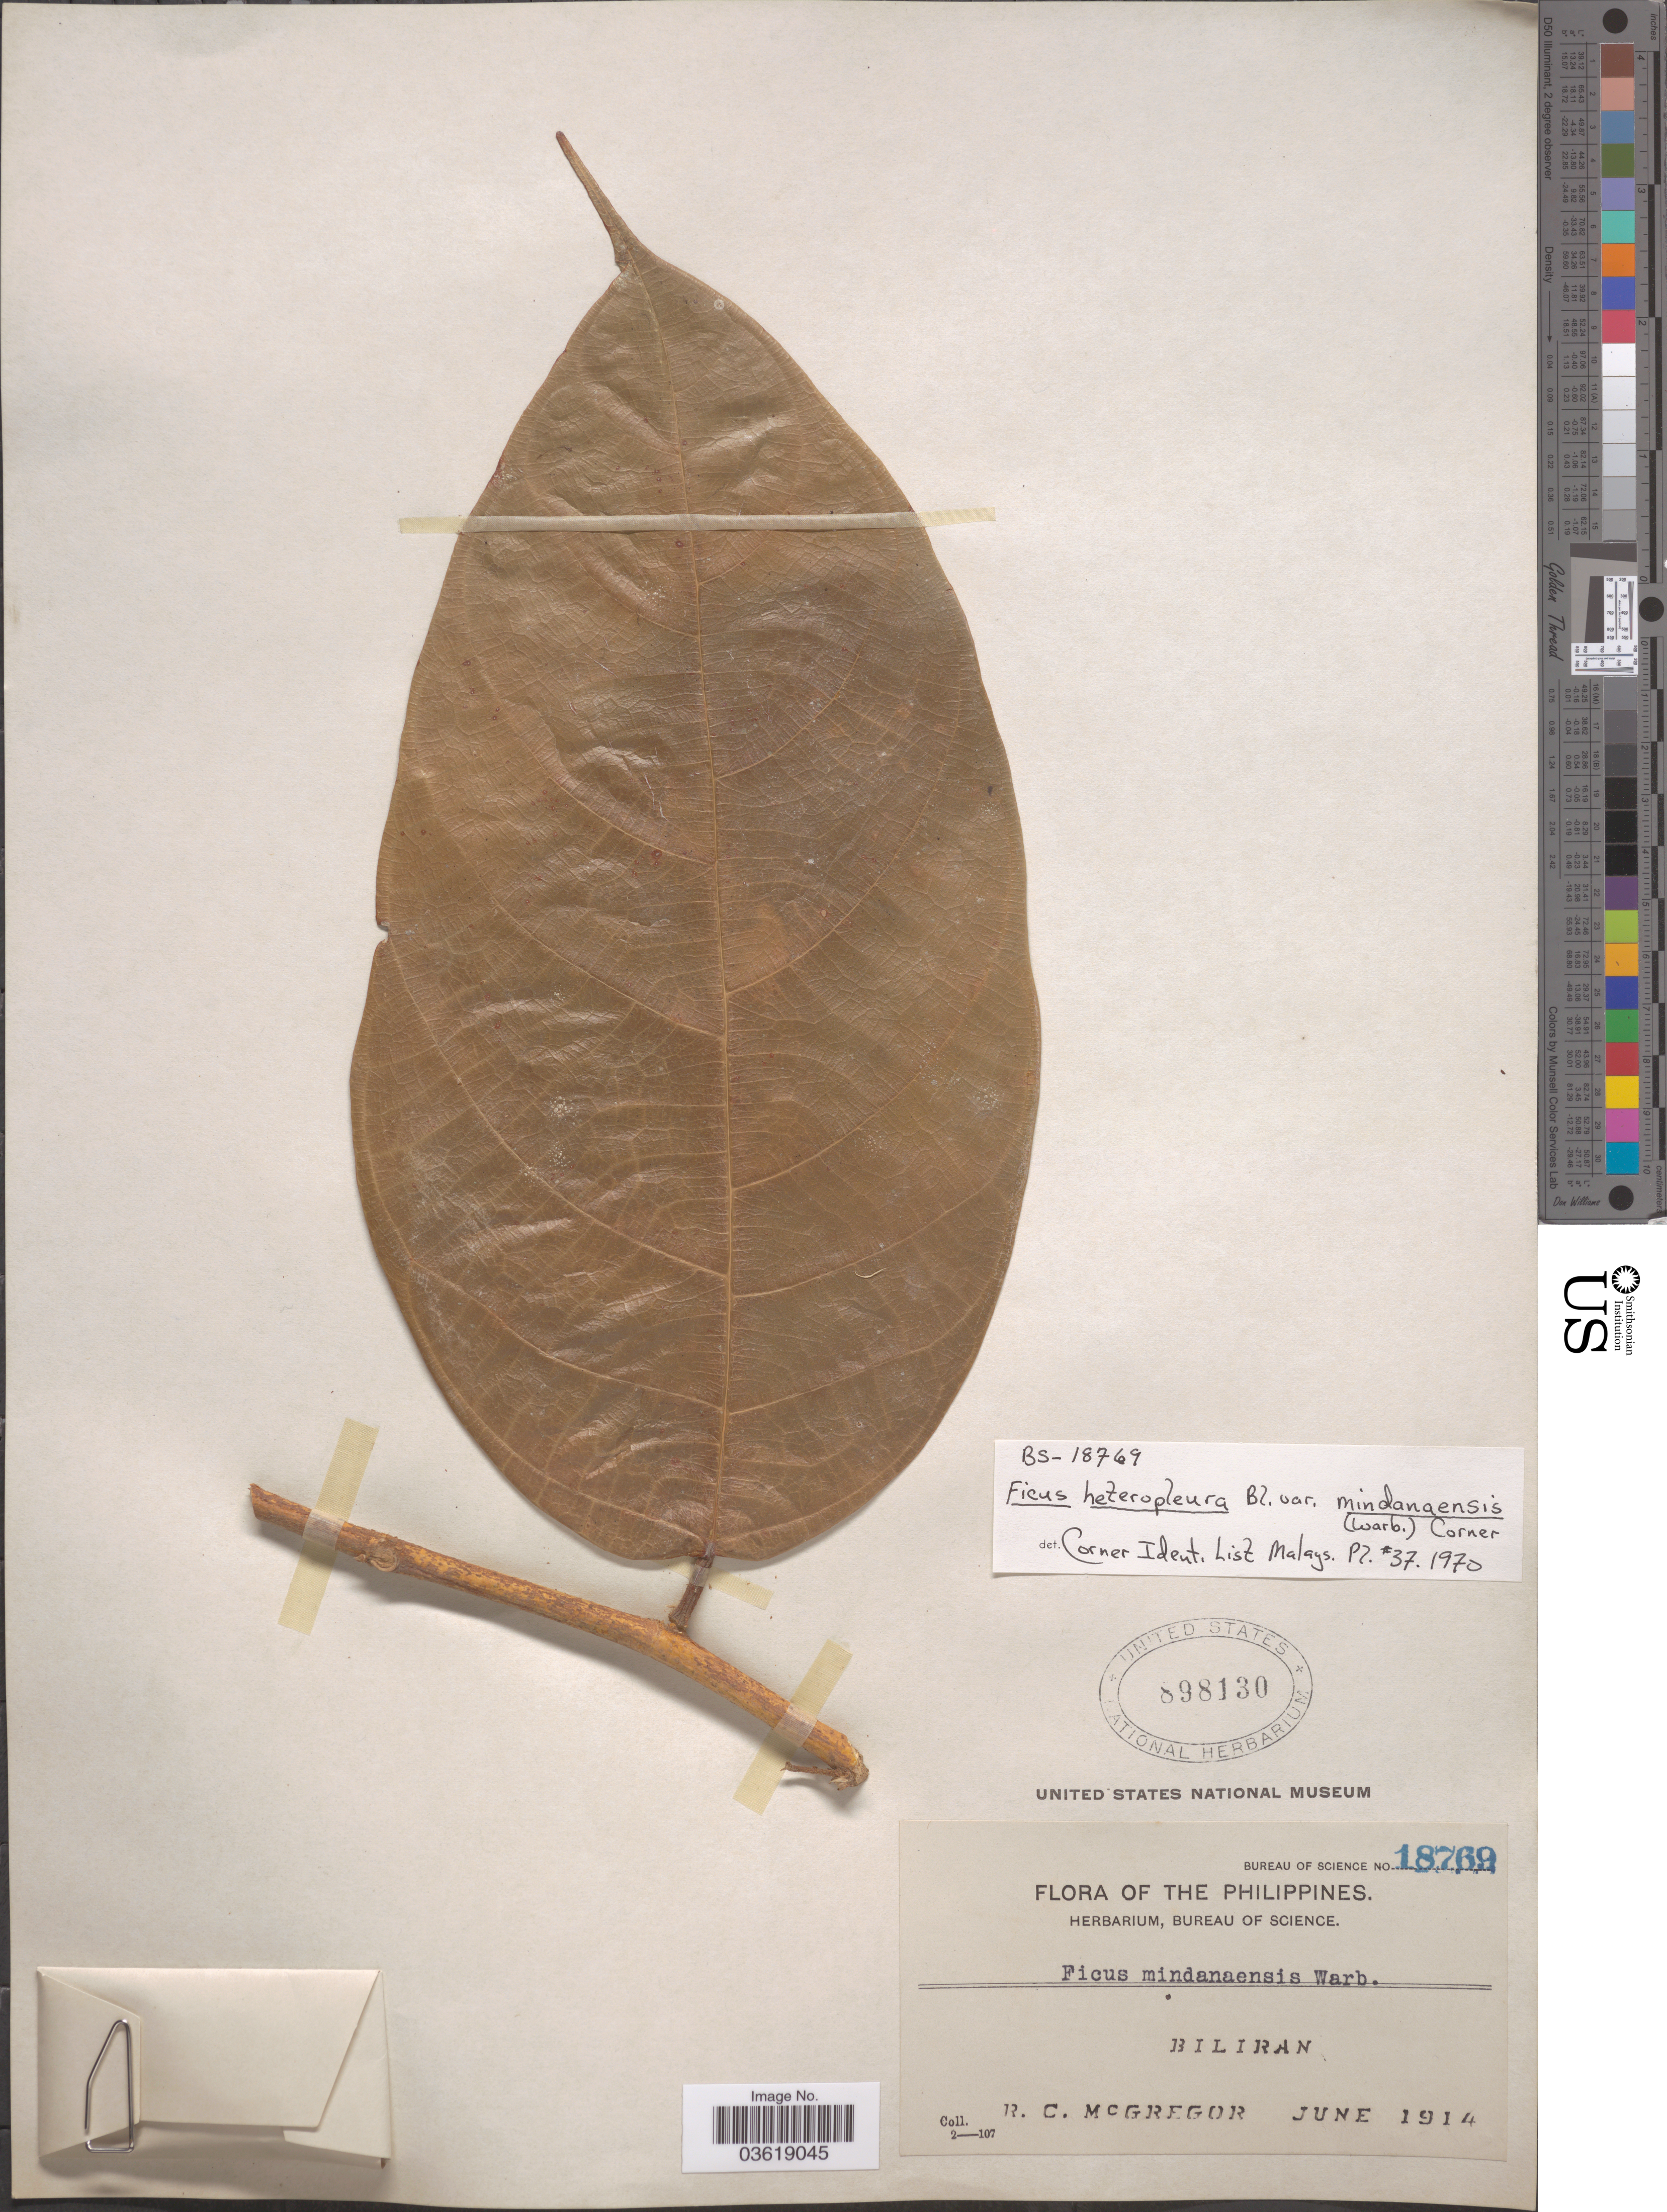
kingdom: Plantae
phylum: Tracheophyta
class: Magnoliopsida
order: Rosales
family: Moraceae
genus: Ficus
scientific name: Ficus heteropleura var. mindanaensis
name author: (Warb.) Corner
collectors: R. C. McGregor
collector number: Bureau of Science 18769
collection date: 1914-06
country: Philippines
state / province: Eastern Visayas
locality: Biliran.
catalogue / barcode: US 898130